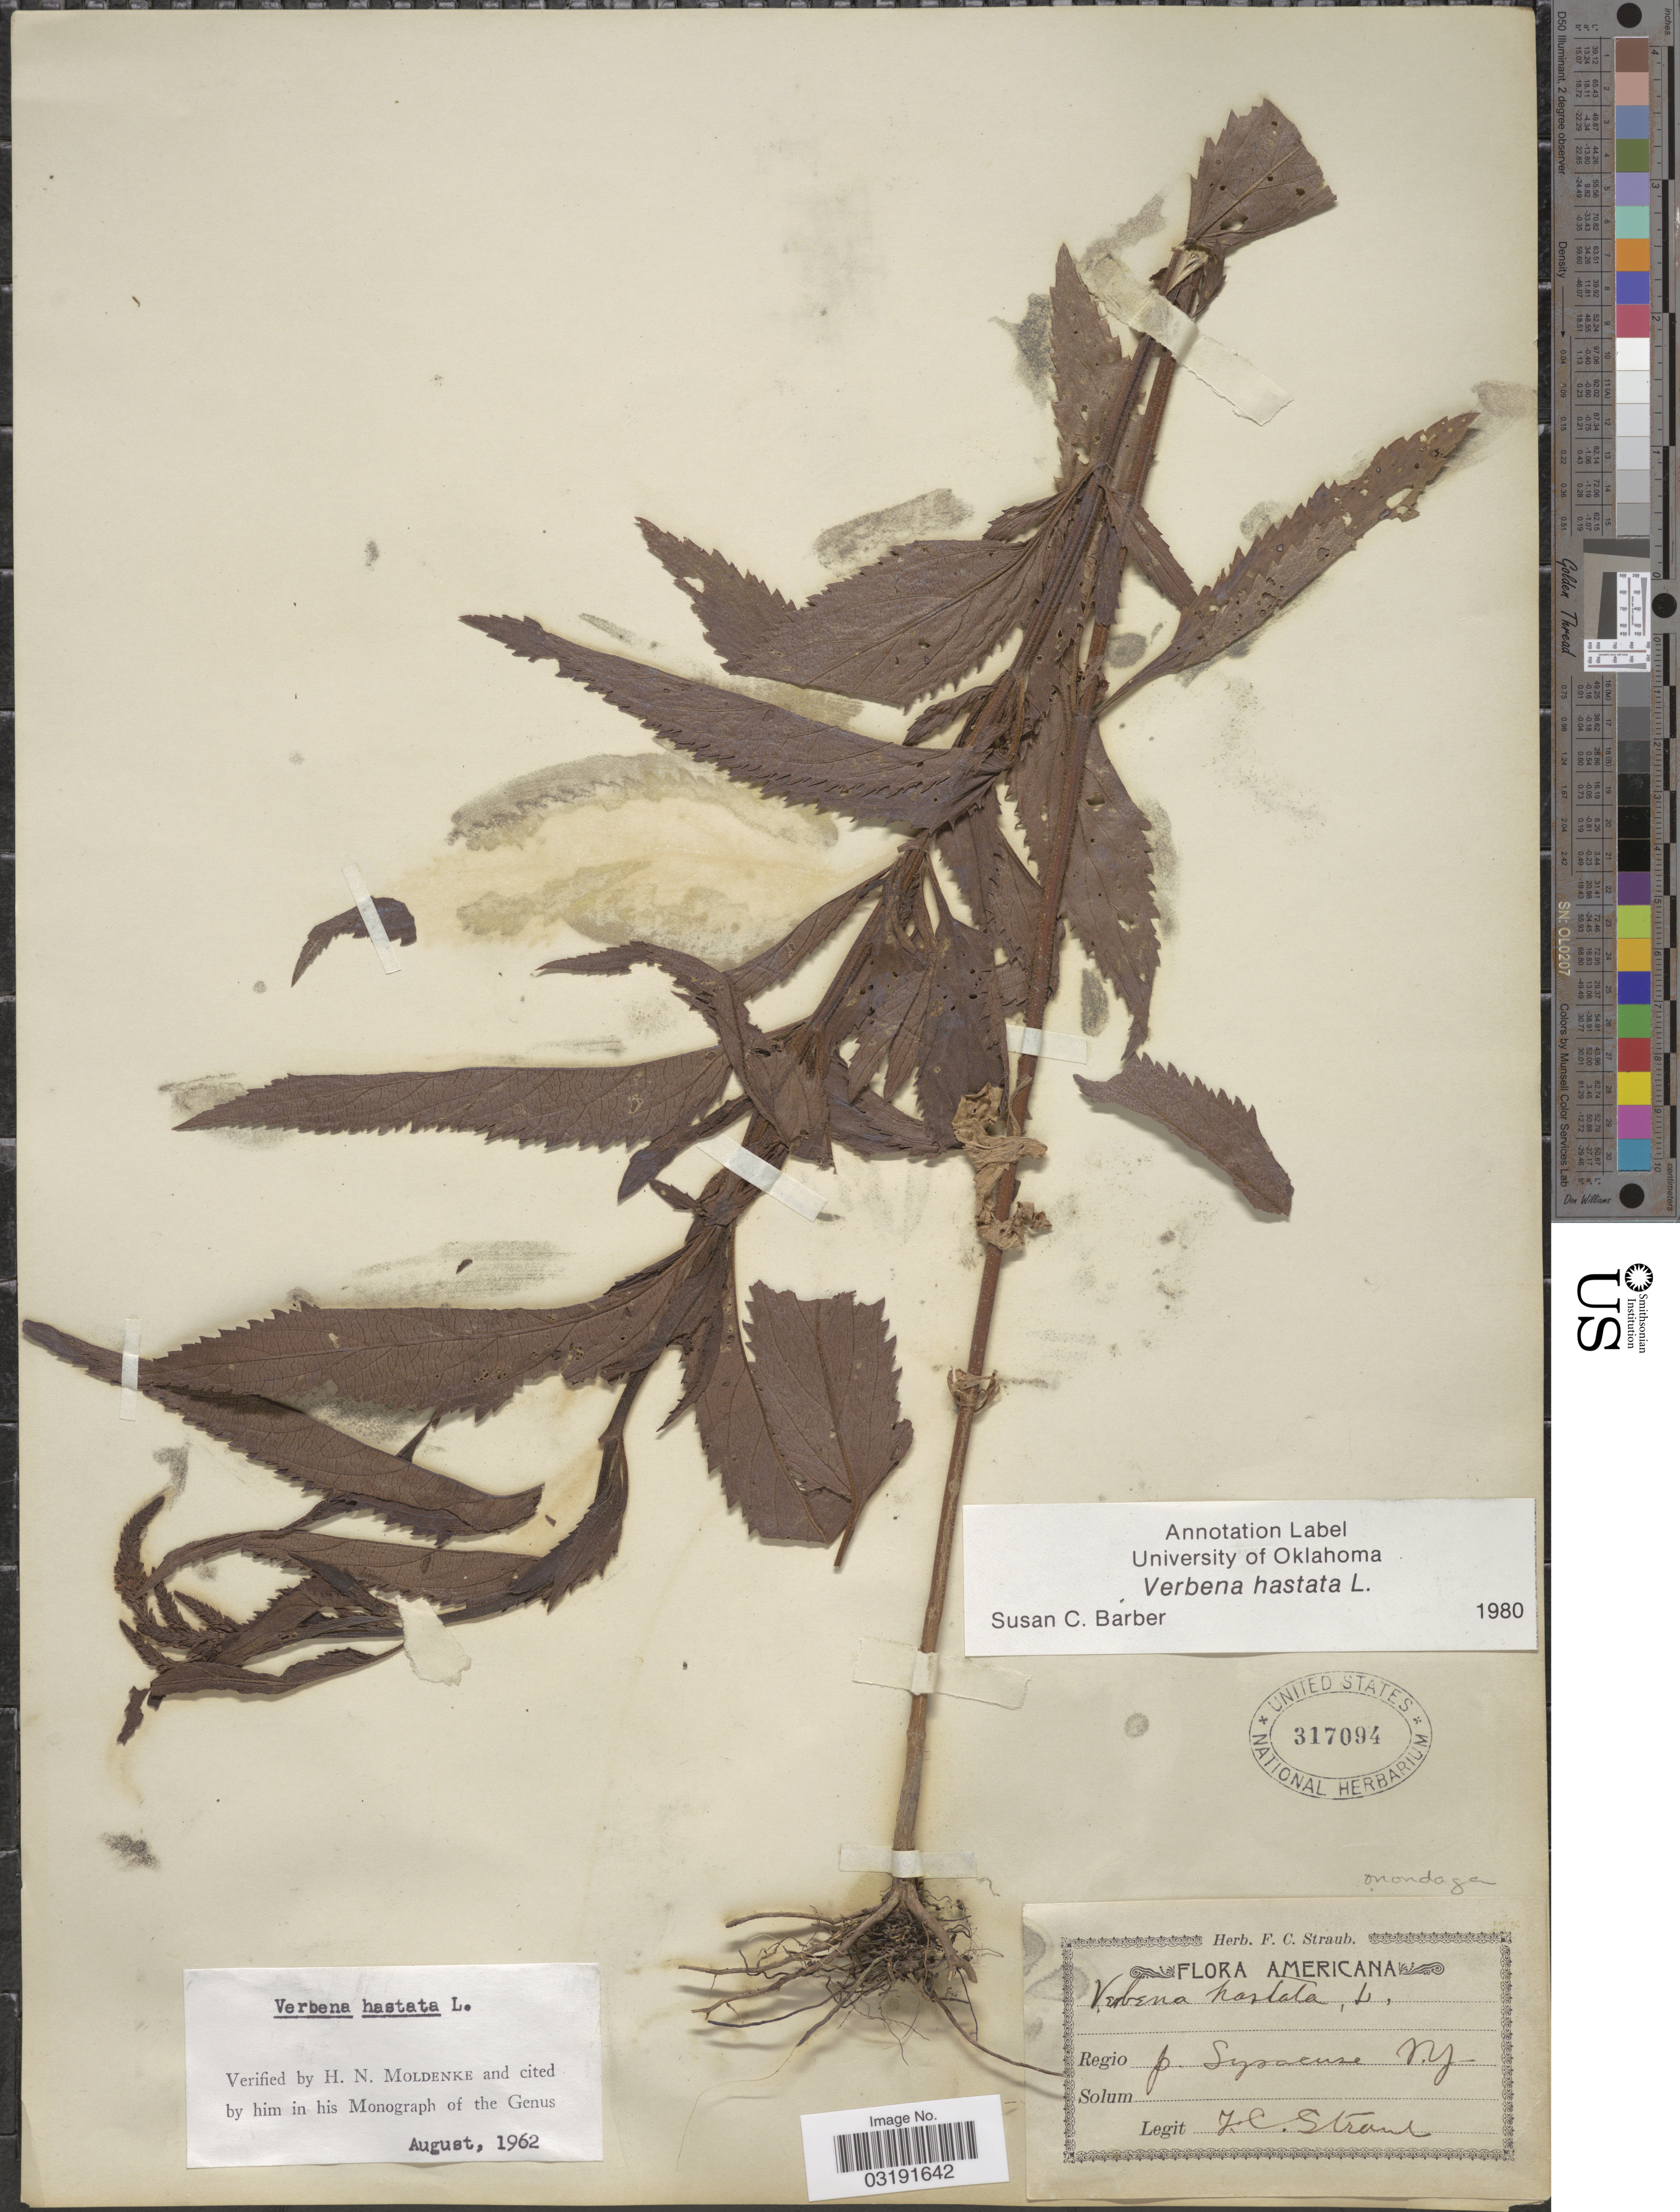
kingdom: Plantae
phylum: Tracheophyta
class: Magnoliopsida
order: Lamiales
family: Verbenaceae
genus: Verbena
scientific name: Verbena hastata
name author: L.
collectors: F. Straub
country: United States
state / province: New York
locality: Regio p. Syracuse.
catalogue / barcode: US 317094